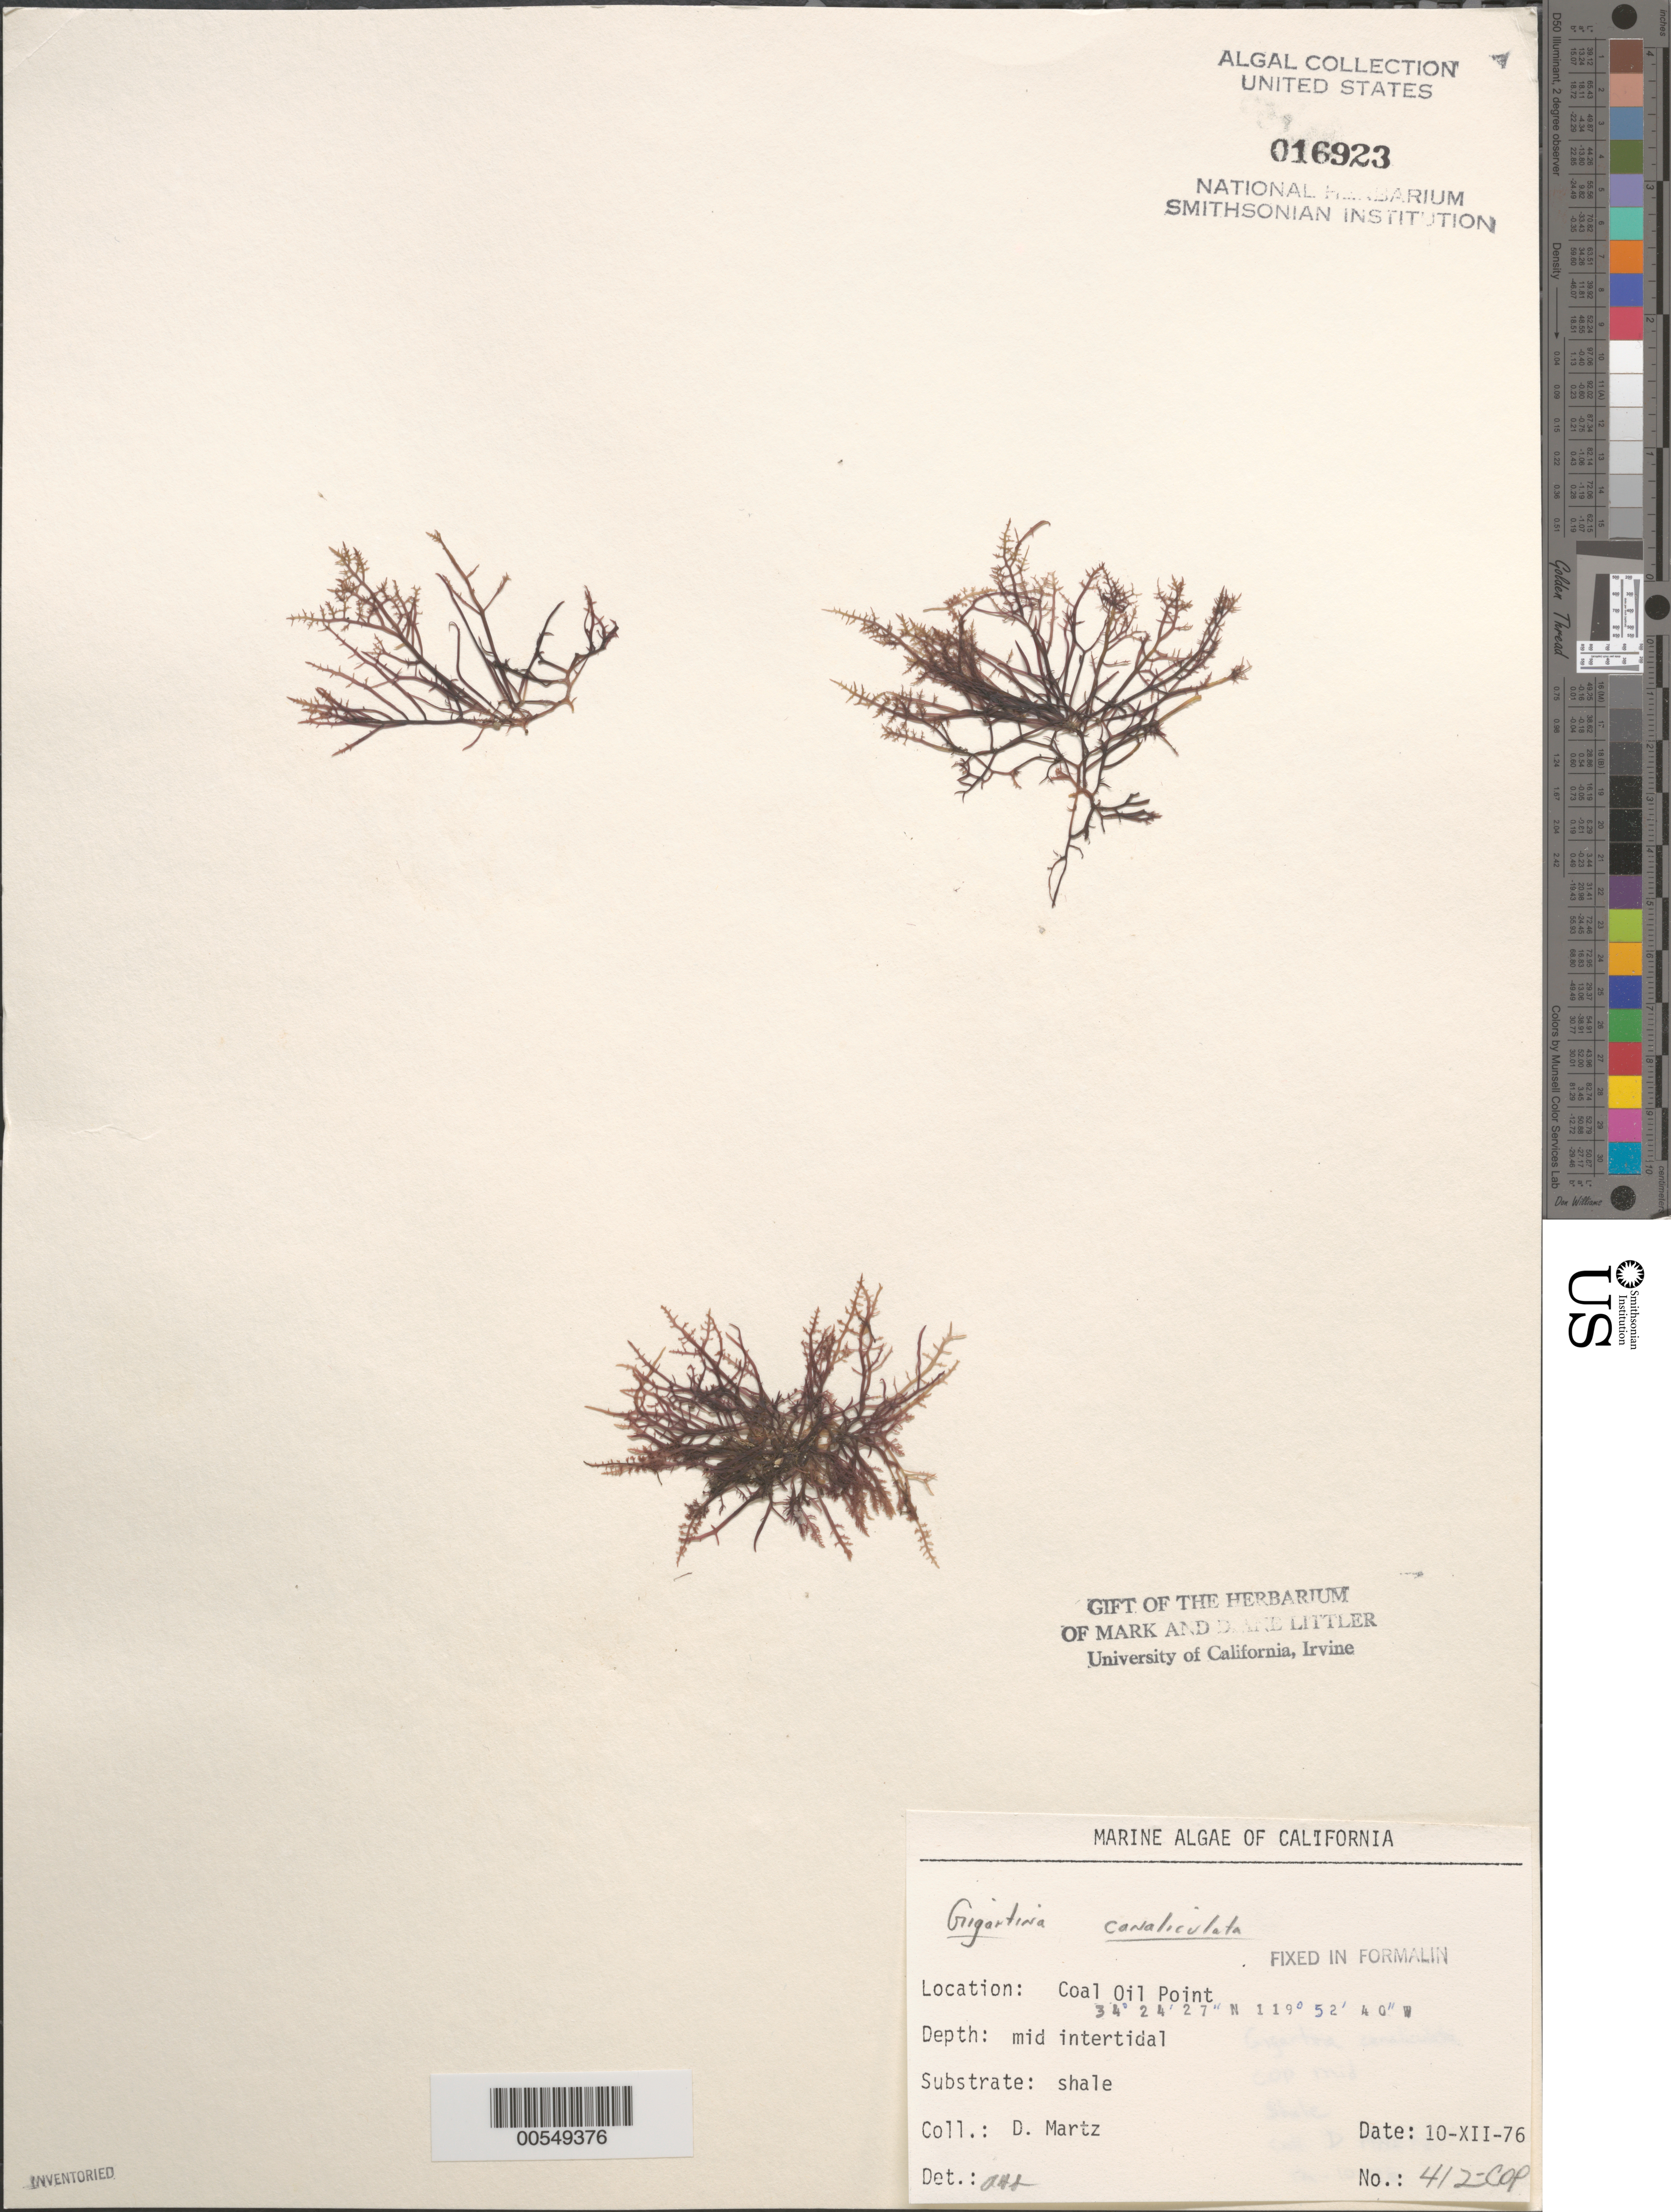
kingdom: Plantae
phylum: Rhodophyta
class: Florideophyceae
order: Gigartinales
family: Gigartinaceae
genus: Chondracanthus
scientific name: Chondracanthus canaliculatus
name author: (Harv.) Guiry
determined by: Algae name updating Project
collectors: D. Martz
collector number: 412-cop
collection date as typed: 10 Dec 1976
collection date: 1976-12-10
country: United States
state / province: California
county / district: Santa Barbara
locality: Coal Oil Point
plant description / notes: BLM-SOCALBIGHT Rocky Intertidal Survey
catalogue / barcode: US 16923